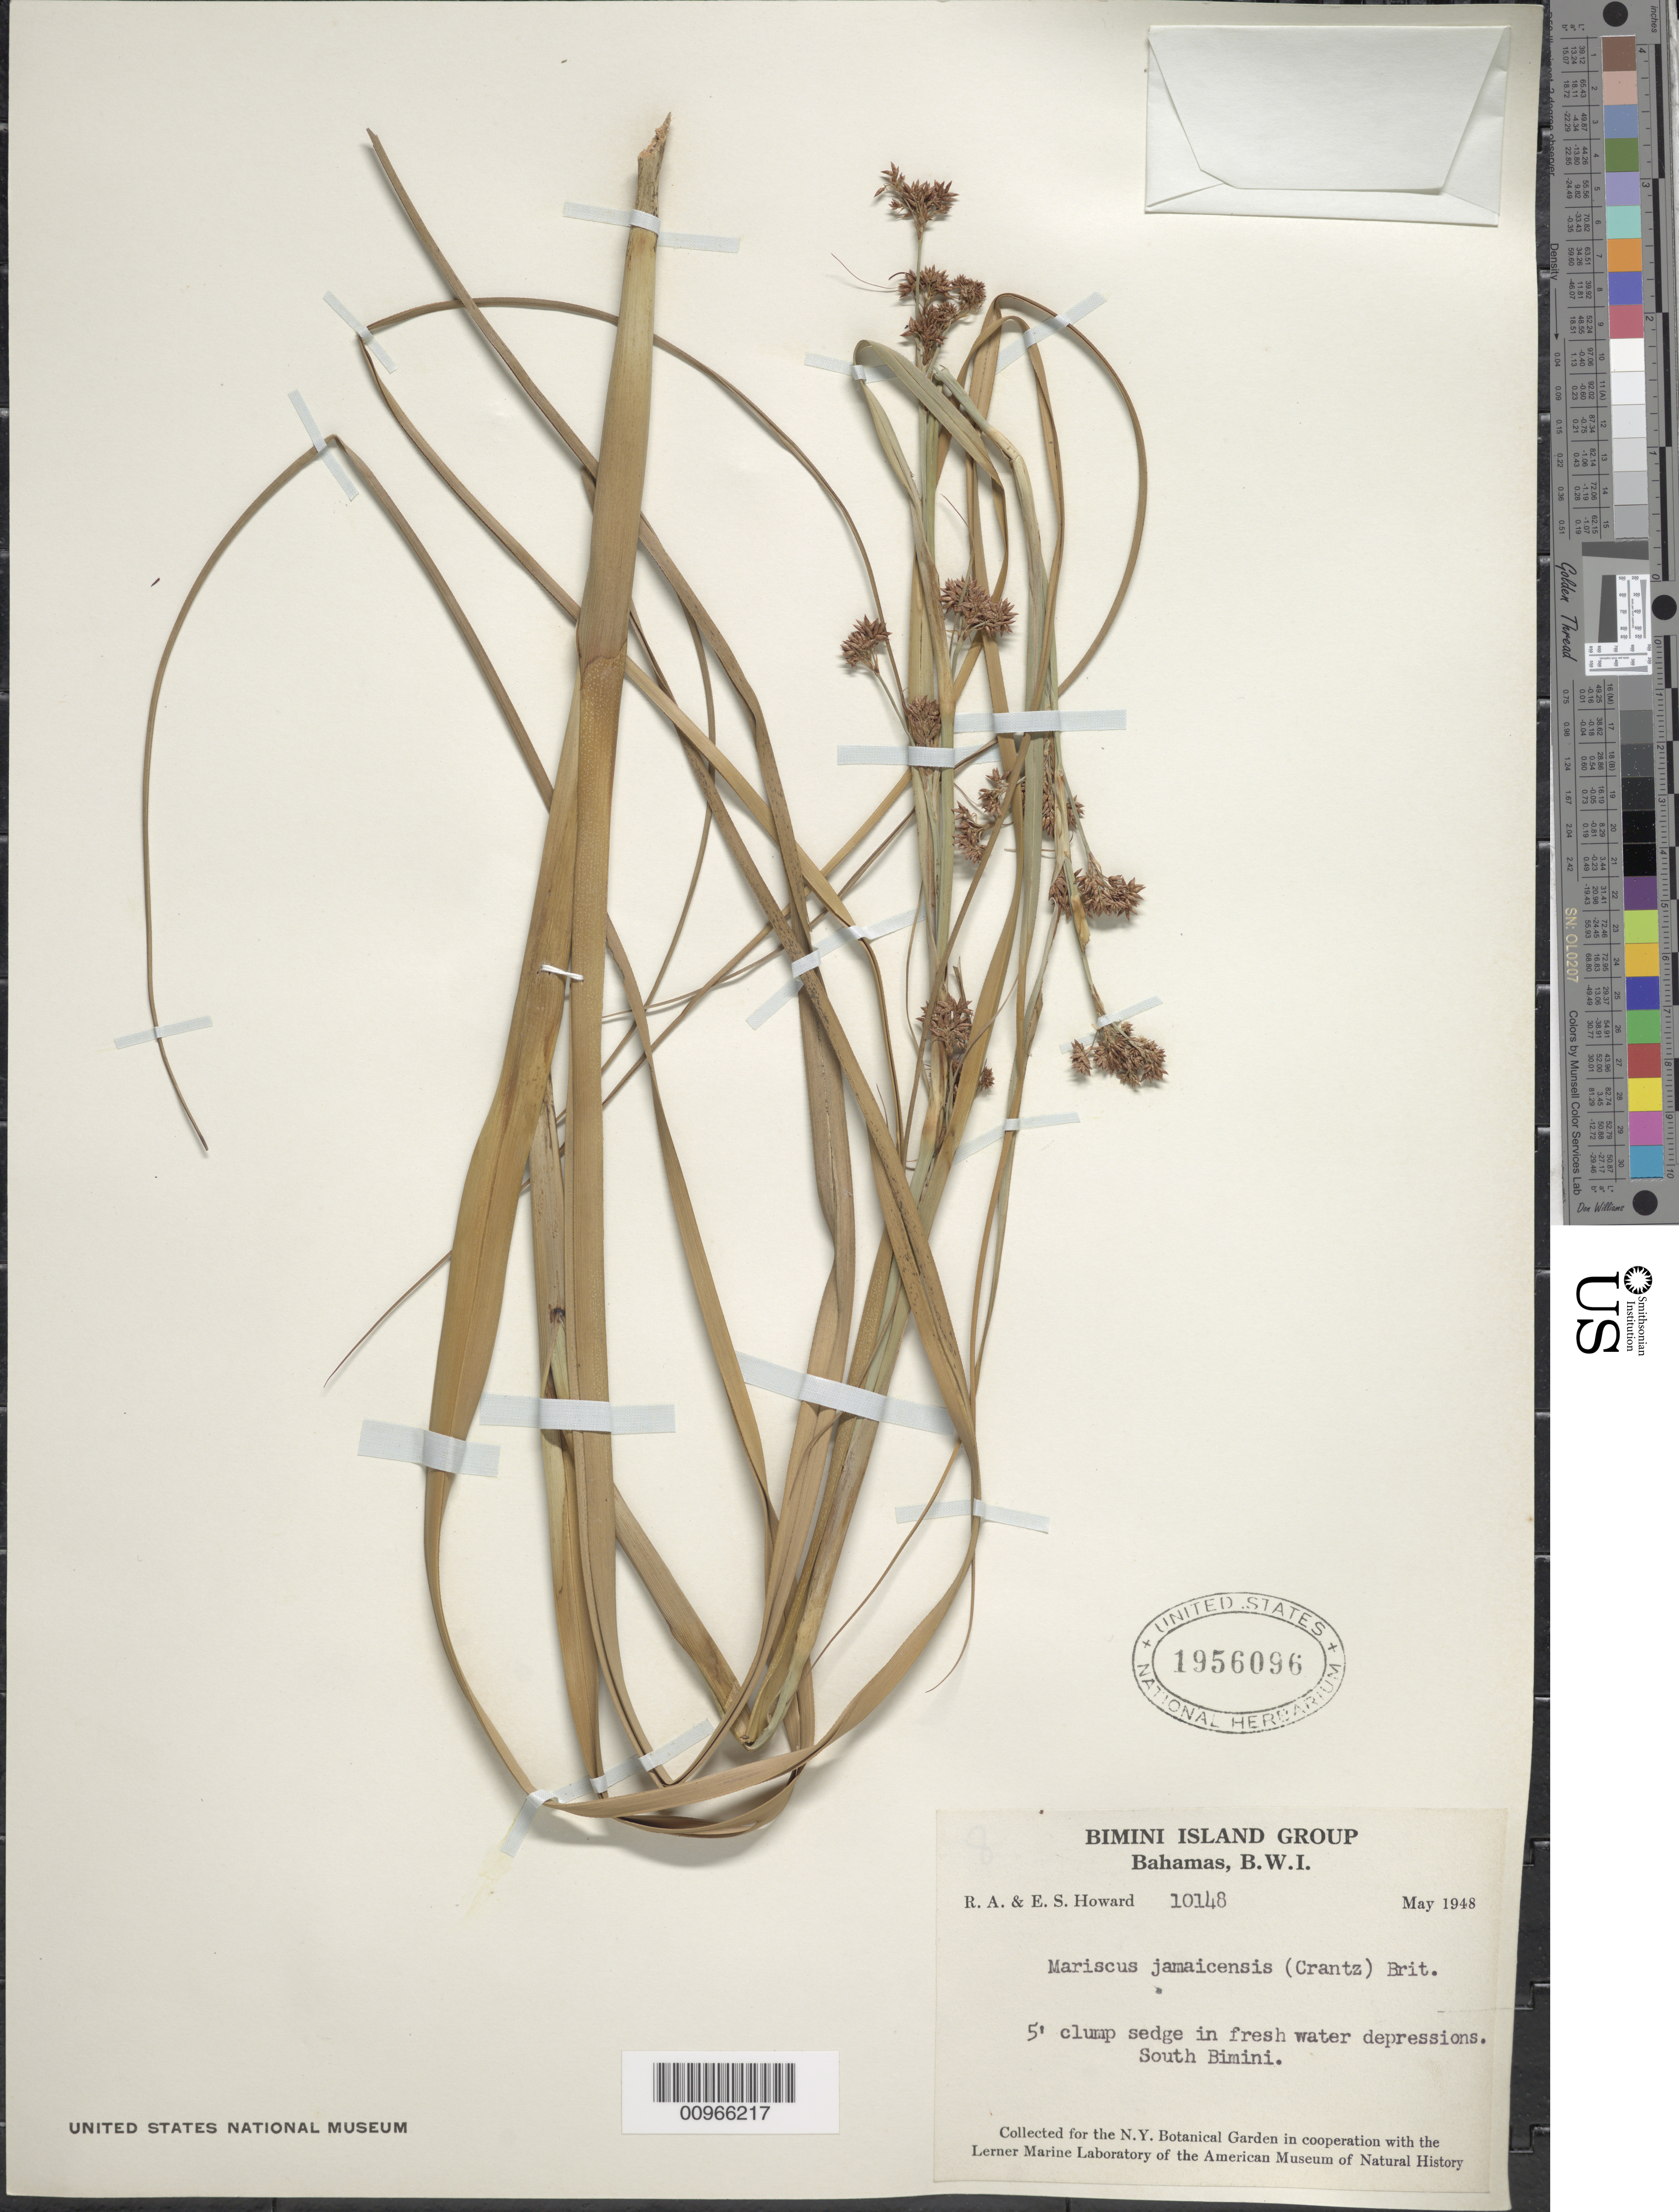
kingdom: Plantae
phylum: Tracheophyta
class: Liliopsida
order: Poales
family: Cyperaceae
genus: Cladium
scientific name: Cladium jamaicense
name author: Crantz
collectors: R. A. Howard & E. S. Howard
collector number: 10148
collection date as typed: May 1948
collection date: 1948-05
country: Bahamas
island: South Bimini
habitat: In fresh water depressions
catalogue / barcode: US 1956096